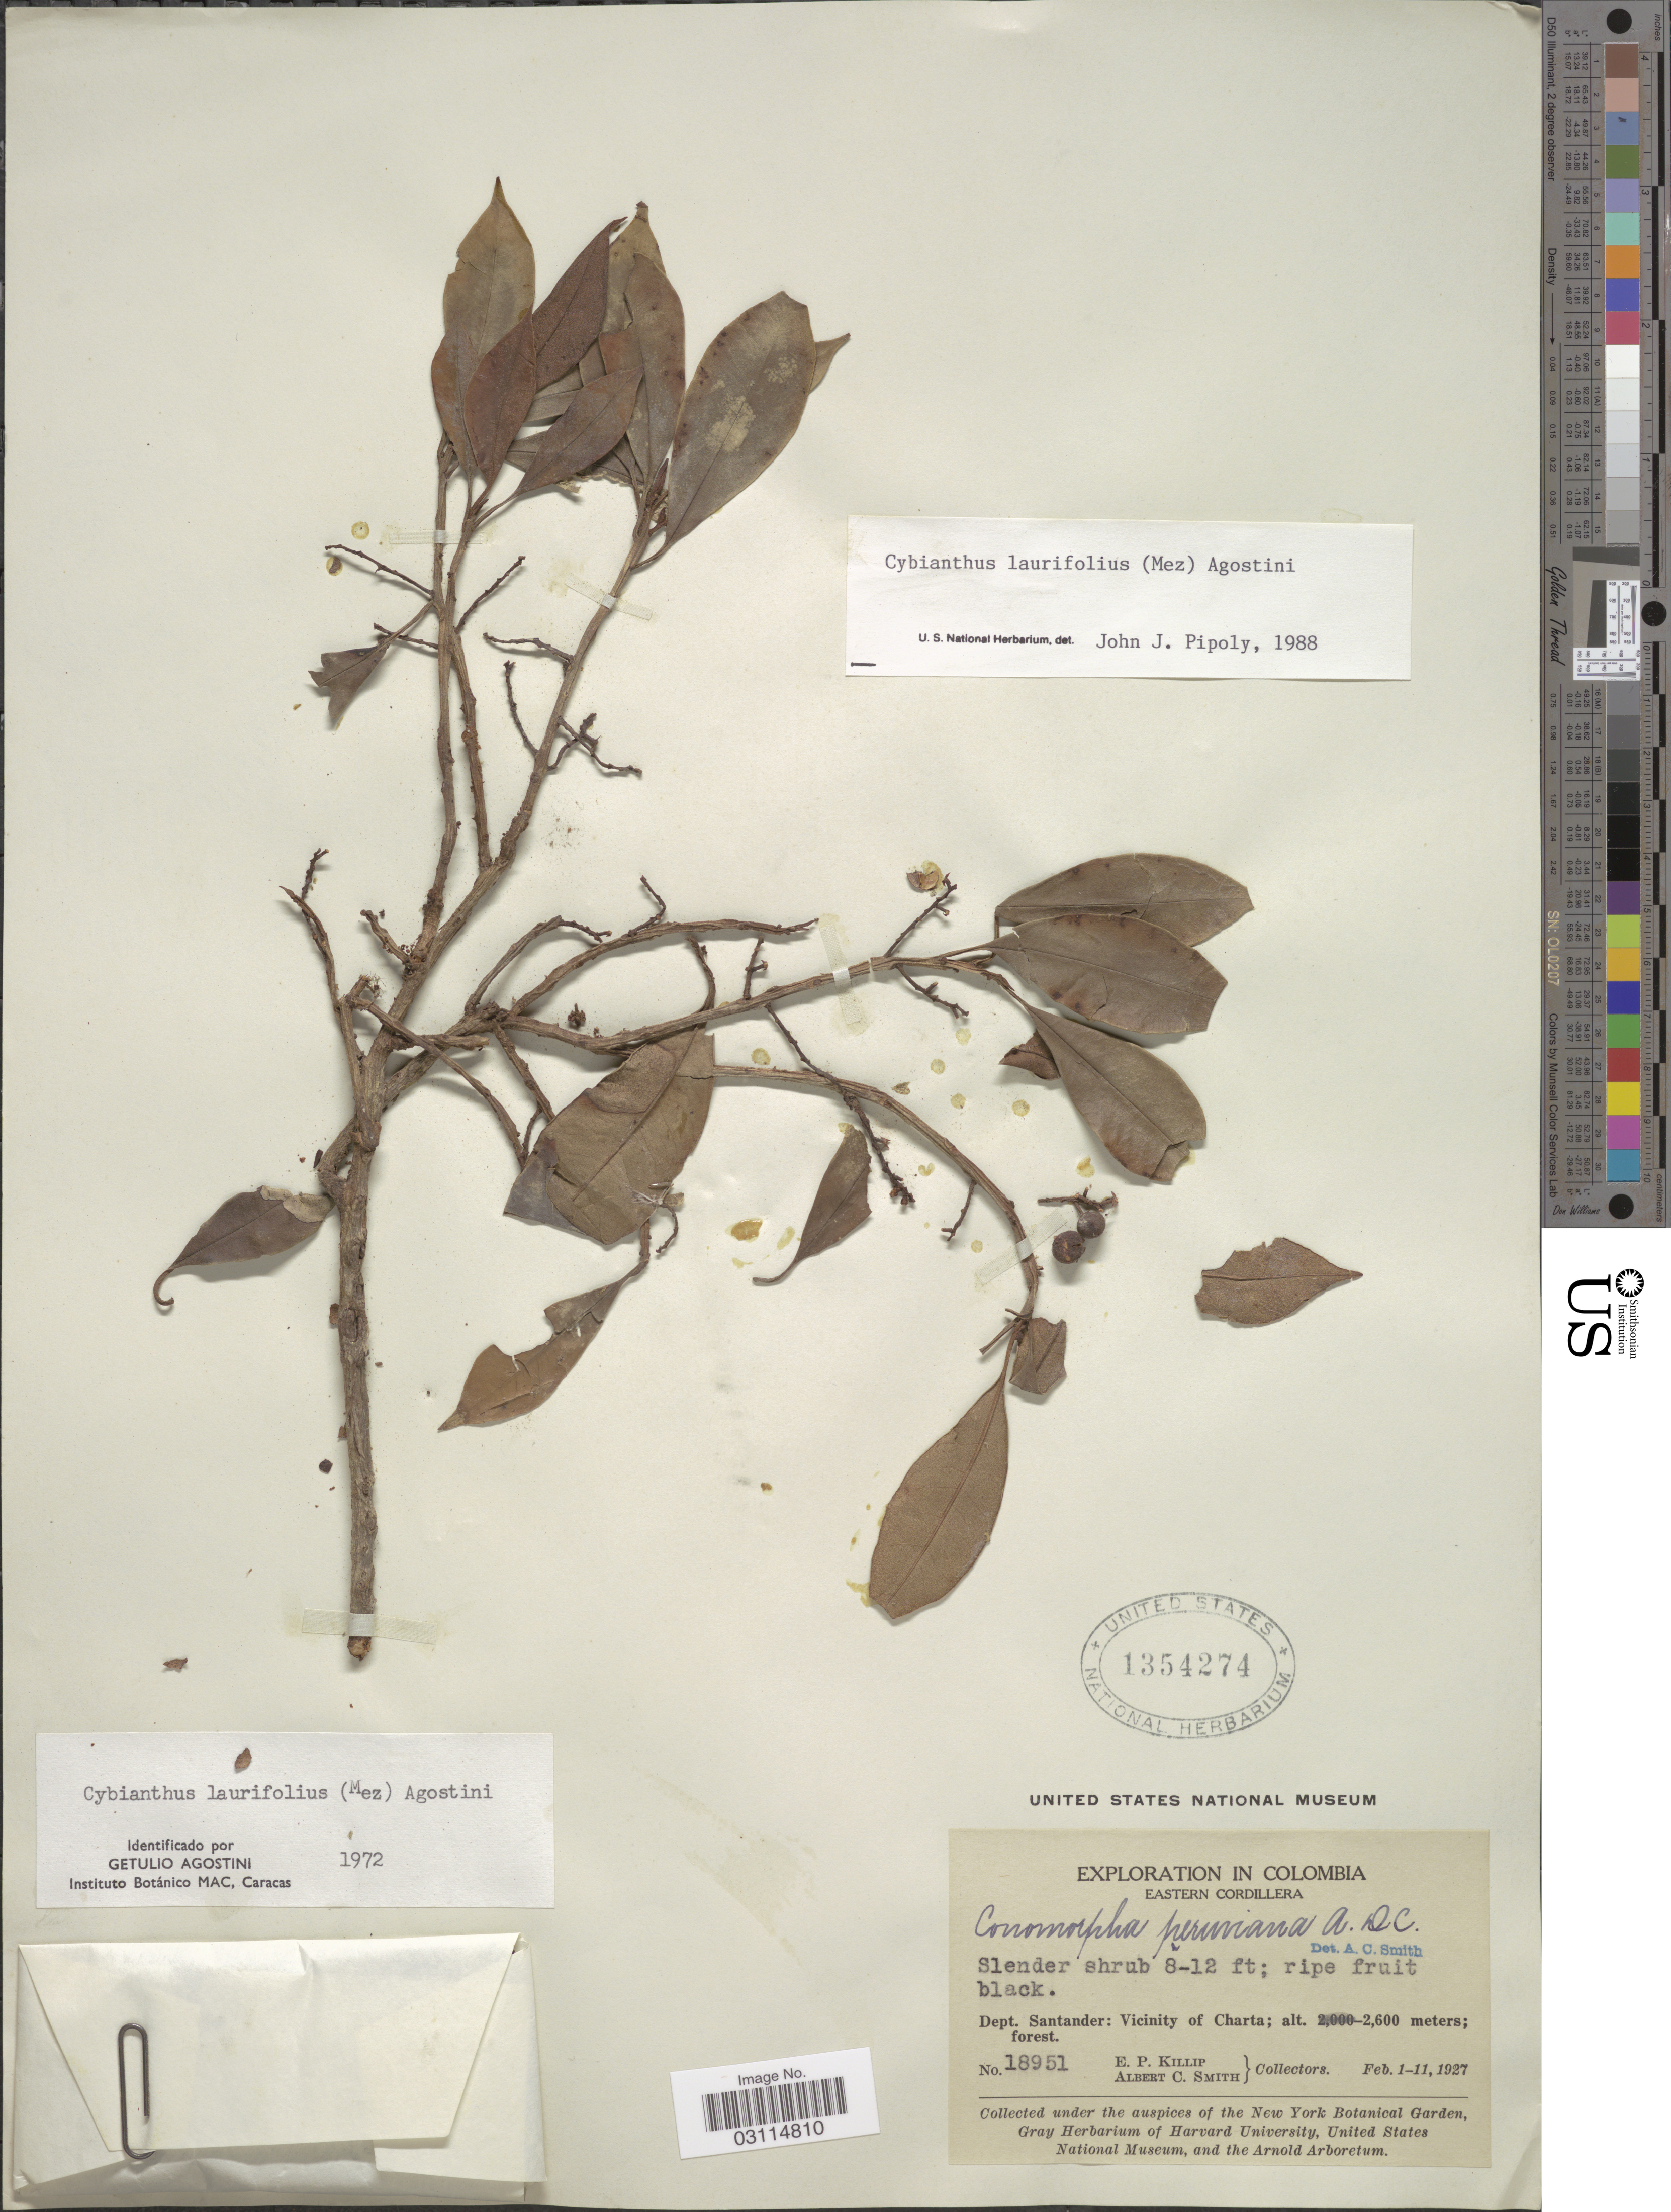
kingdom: Plantae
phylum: Tracheophyta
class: Magnoliopsida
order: Ericales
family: Primulaceae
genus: Cybianthus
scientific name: Cybianthus laurifolius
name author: (Mez) G. Agostini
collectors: E. P. Killip & A. C. Smith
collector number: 18951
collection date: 1927-02-01/1927-02-11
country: Colombia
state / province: Santander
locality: Eastern Cordillera. Dept. Santander: Vicinity of Charta.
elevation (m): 2600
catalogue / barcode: US 1354274